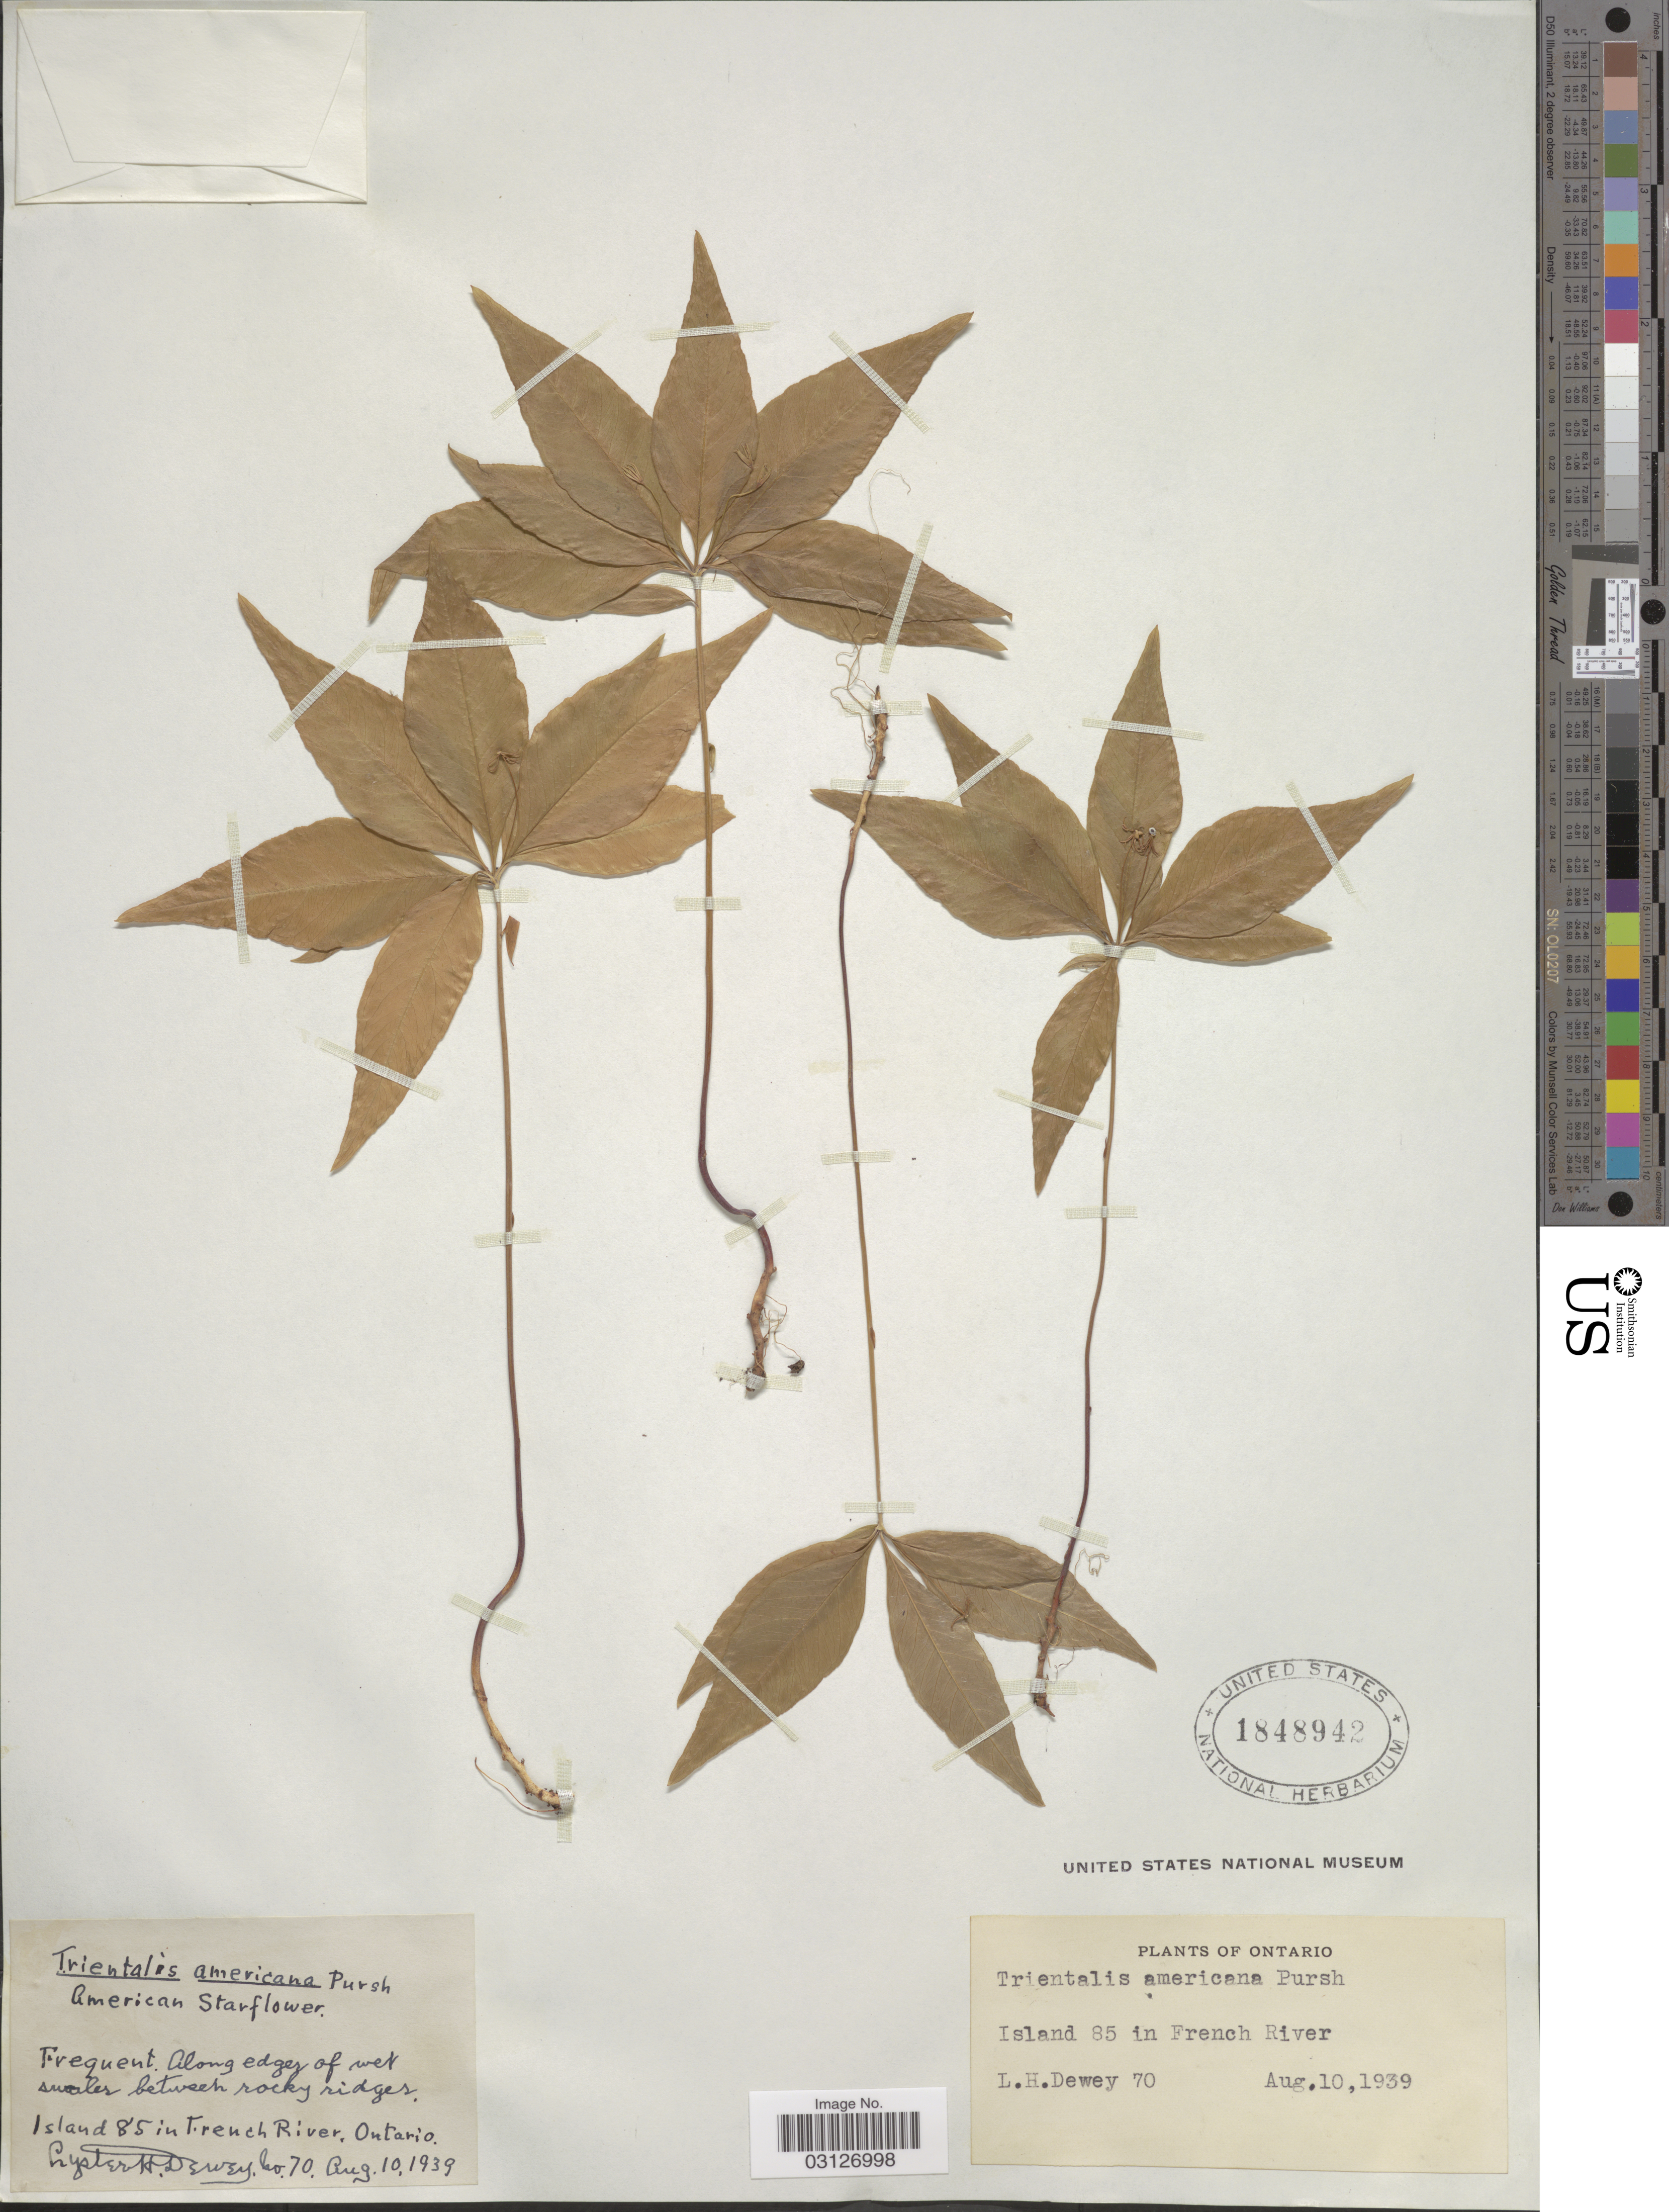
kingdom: Plantae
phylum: Tracheophyta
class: Magnoliopsida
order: Ericales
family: Primulaceae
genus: Trientalis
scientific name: Trientalis americana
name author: Pursh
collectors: L. H. Dewey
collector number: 70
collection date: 1939-08-10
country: Canada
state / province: Ontario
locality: Island 85 in French River.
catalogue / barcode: US 1848942